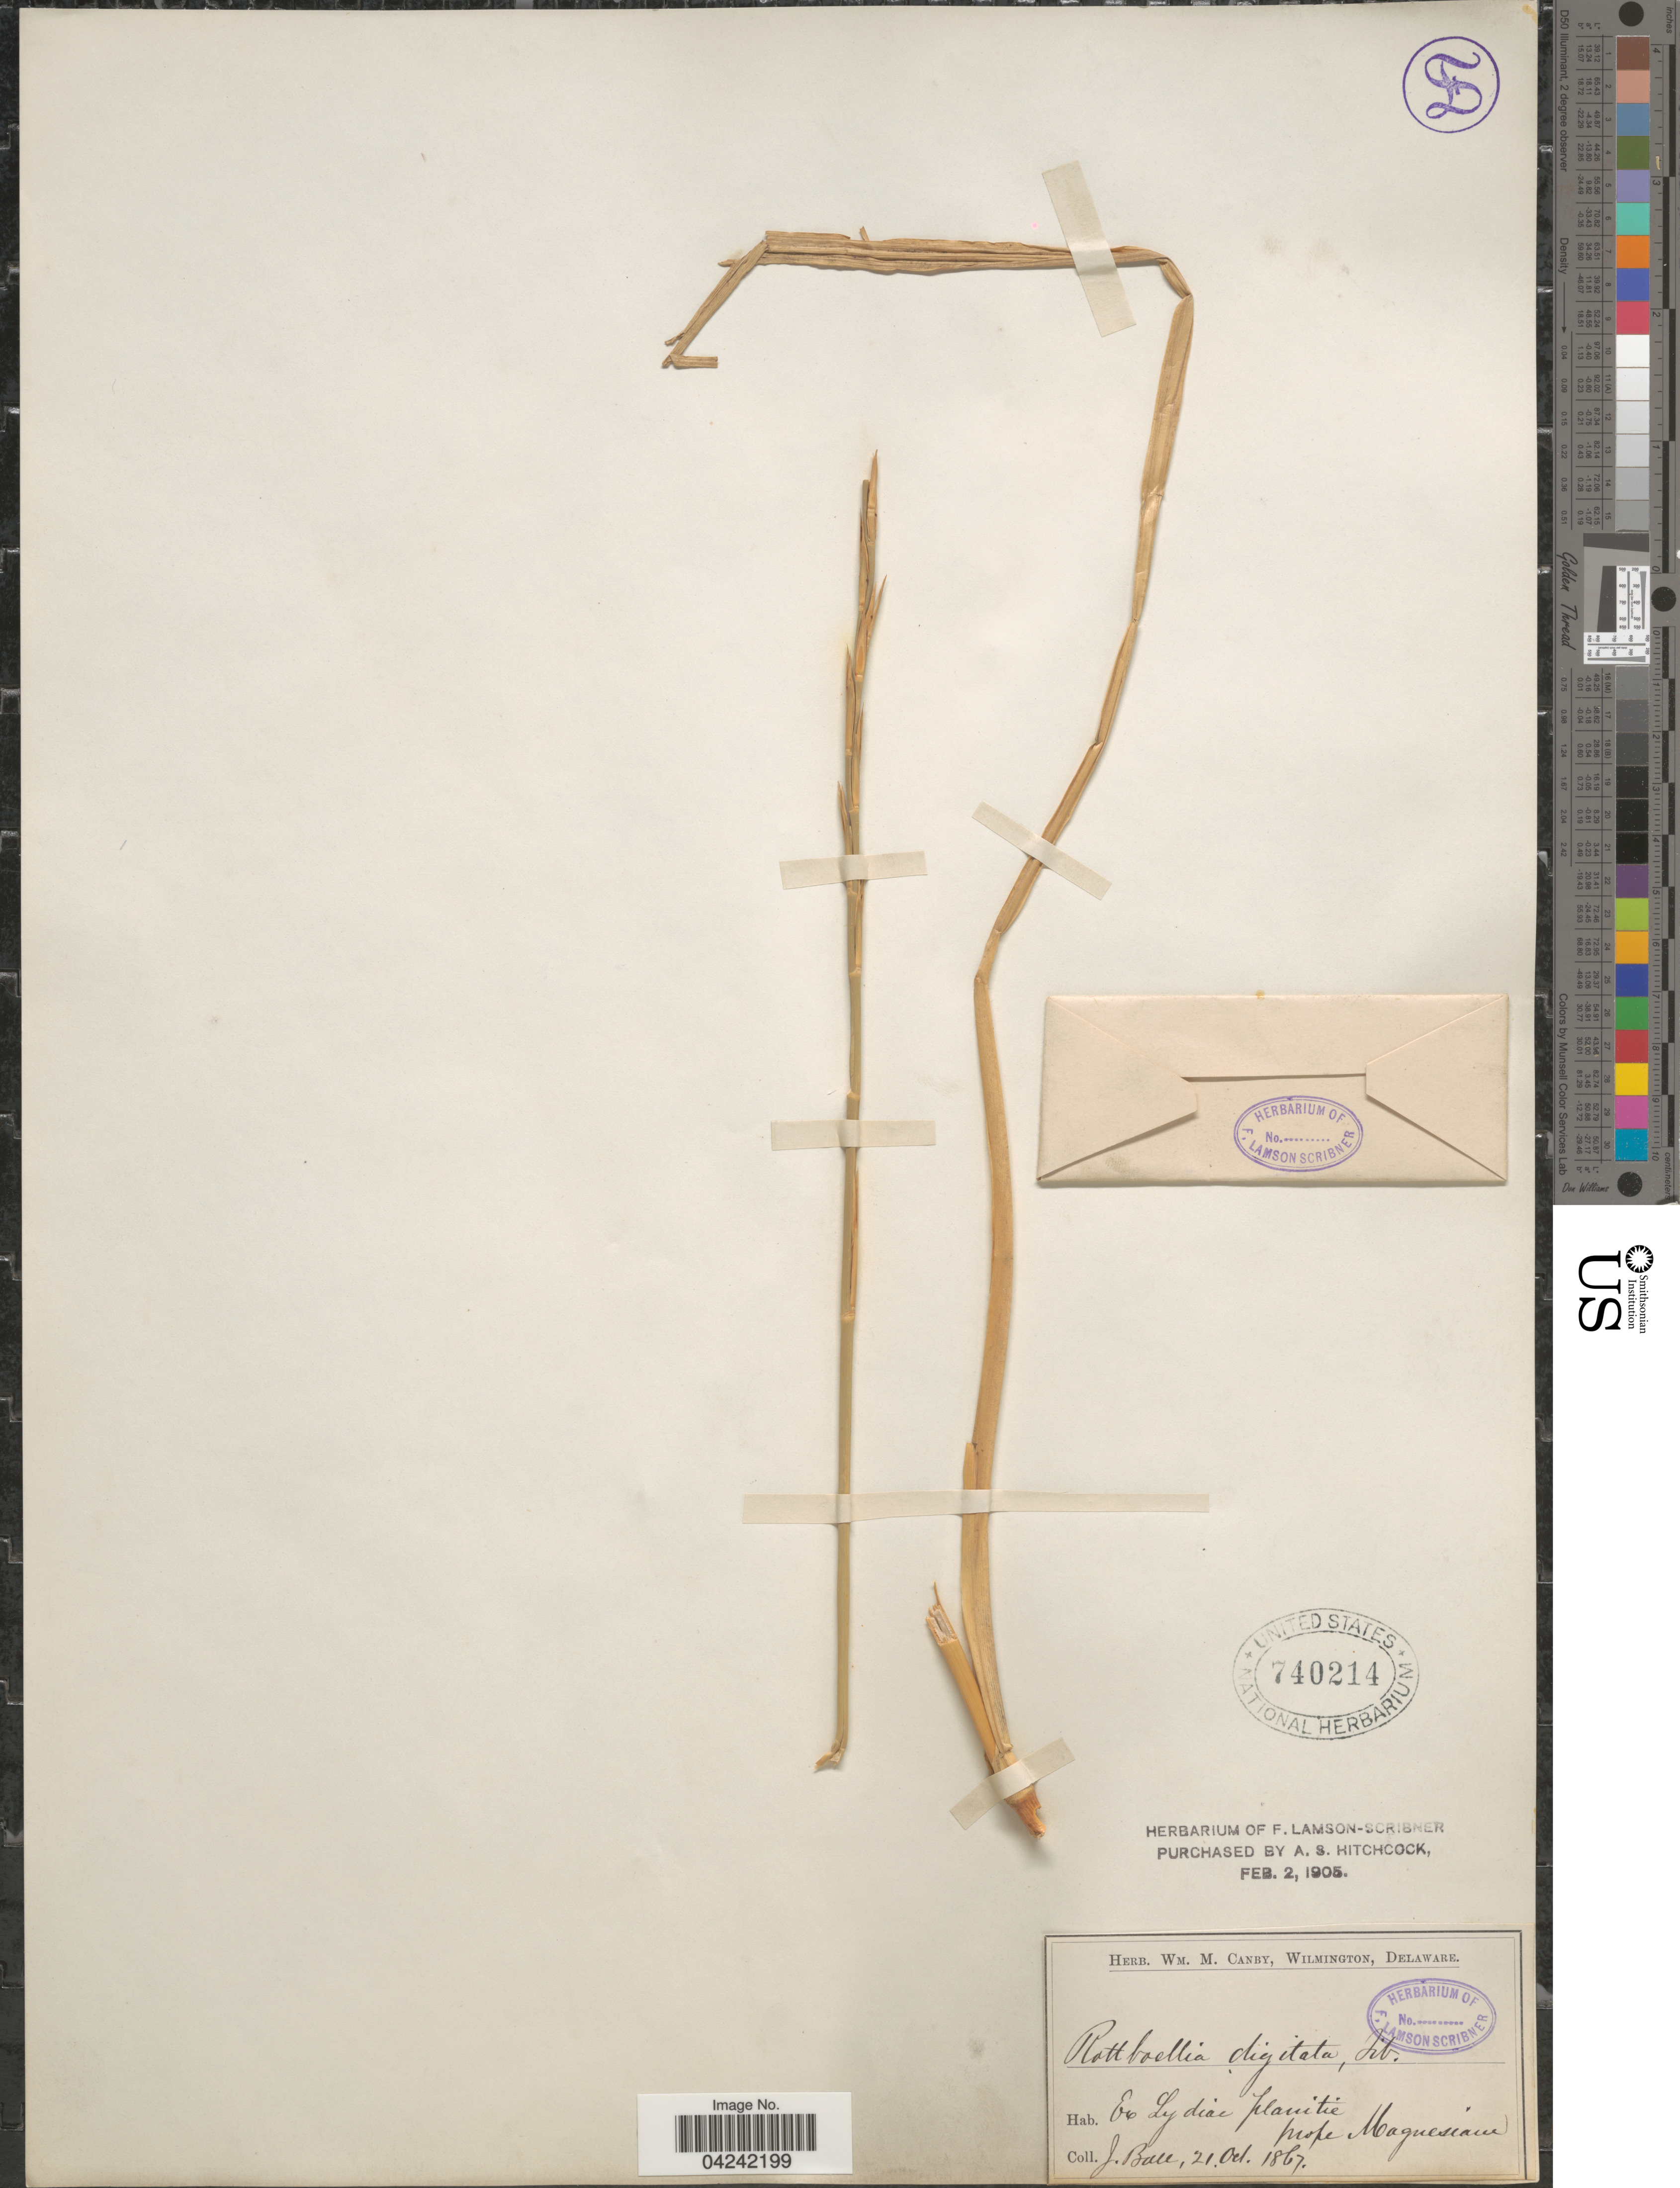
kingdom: Plantae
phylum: Tracheophyta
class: Liliopsida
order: Poales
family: Poaceae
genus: Phacelurus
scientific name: Phacelurus digitatus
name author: (Sibth. & Sm.) Griseb.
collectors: J. Ball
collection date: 1867-10-21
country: Turkey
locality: Ex Lydiae planitie. Prope Magnesiam.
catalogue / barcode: US 740214